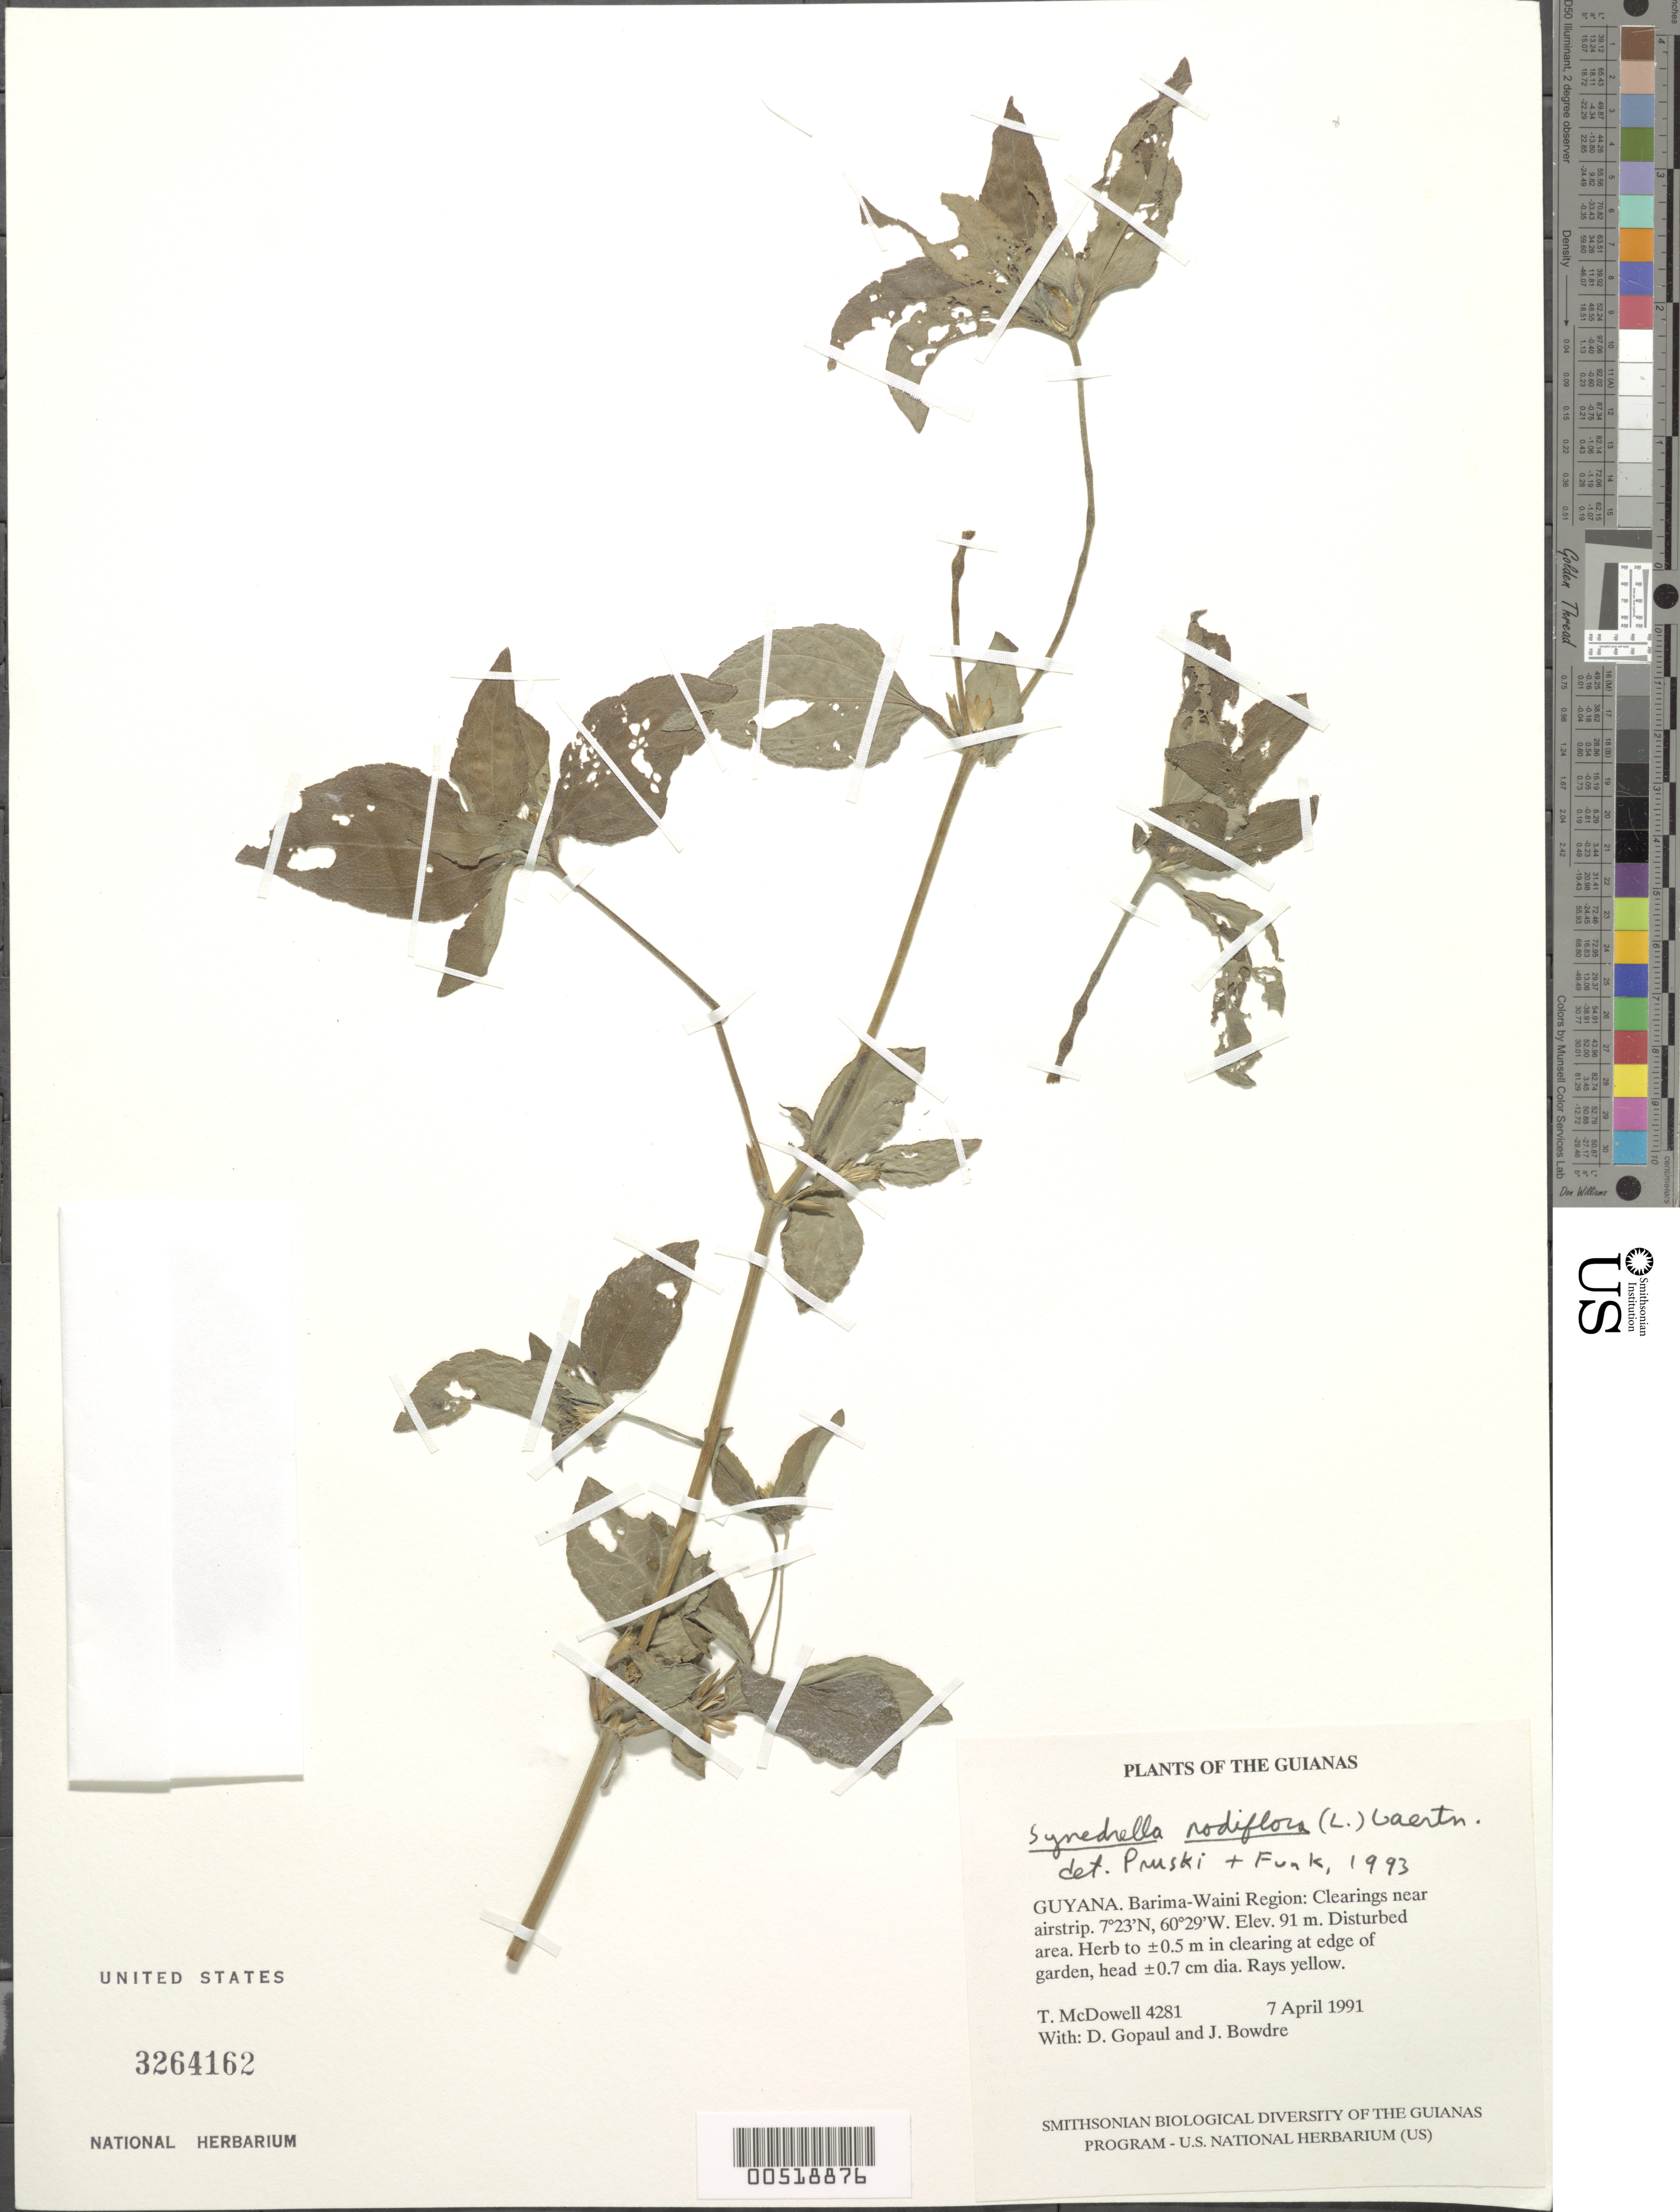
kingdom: Plantae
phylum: Tracheophyta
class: Magnoliopsida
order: Asterales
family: Asteraceae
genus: Synedrella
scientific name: Synedrella nodiflora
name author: (L.) Gaertn.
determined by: Pruski, J. F.; Funk, V. A.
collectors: T. McDowell, D. Gopaul & J. Bowdre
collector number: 4281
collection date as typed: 7 April 1991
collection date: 1991-04-07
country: Guyana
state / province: Barima-Waini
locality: Baramita. Clearings near airstrip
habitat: Disturbed area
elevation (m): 91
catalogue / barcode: US 3264162